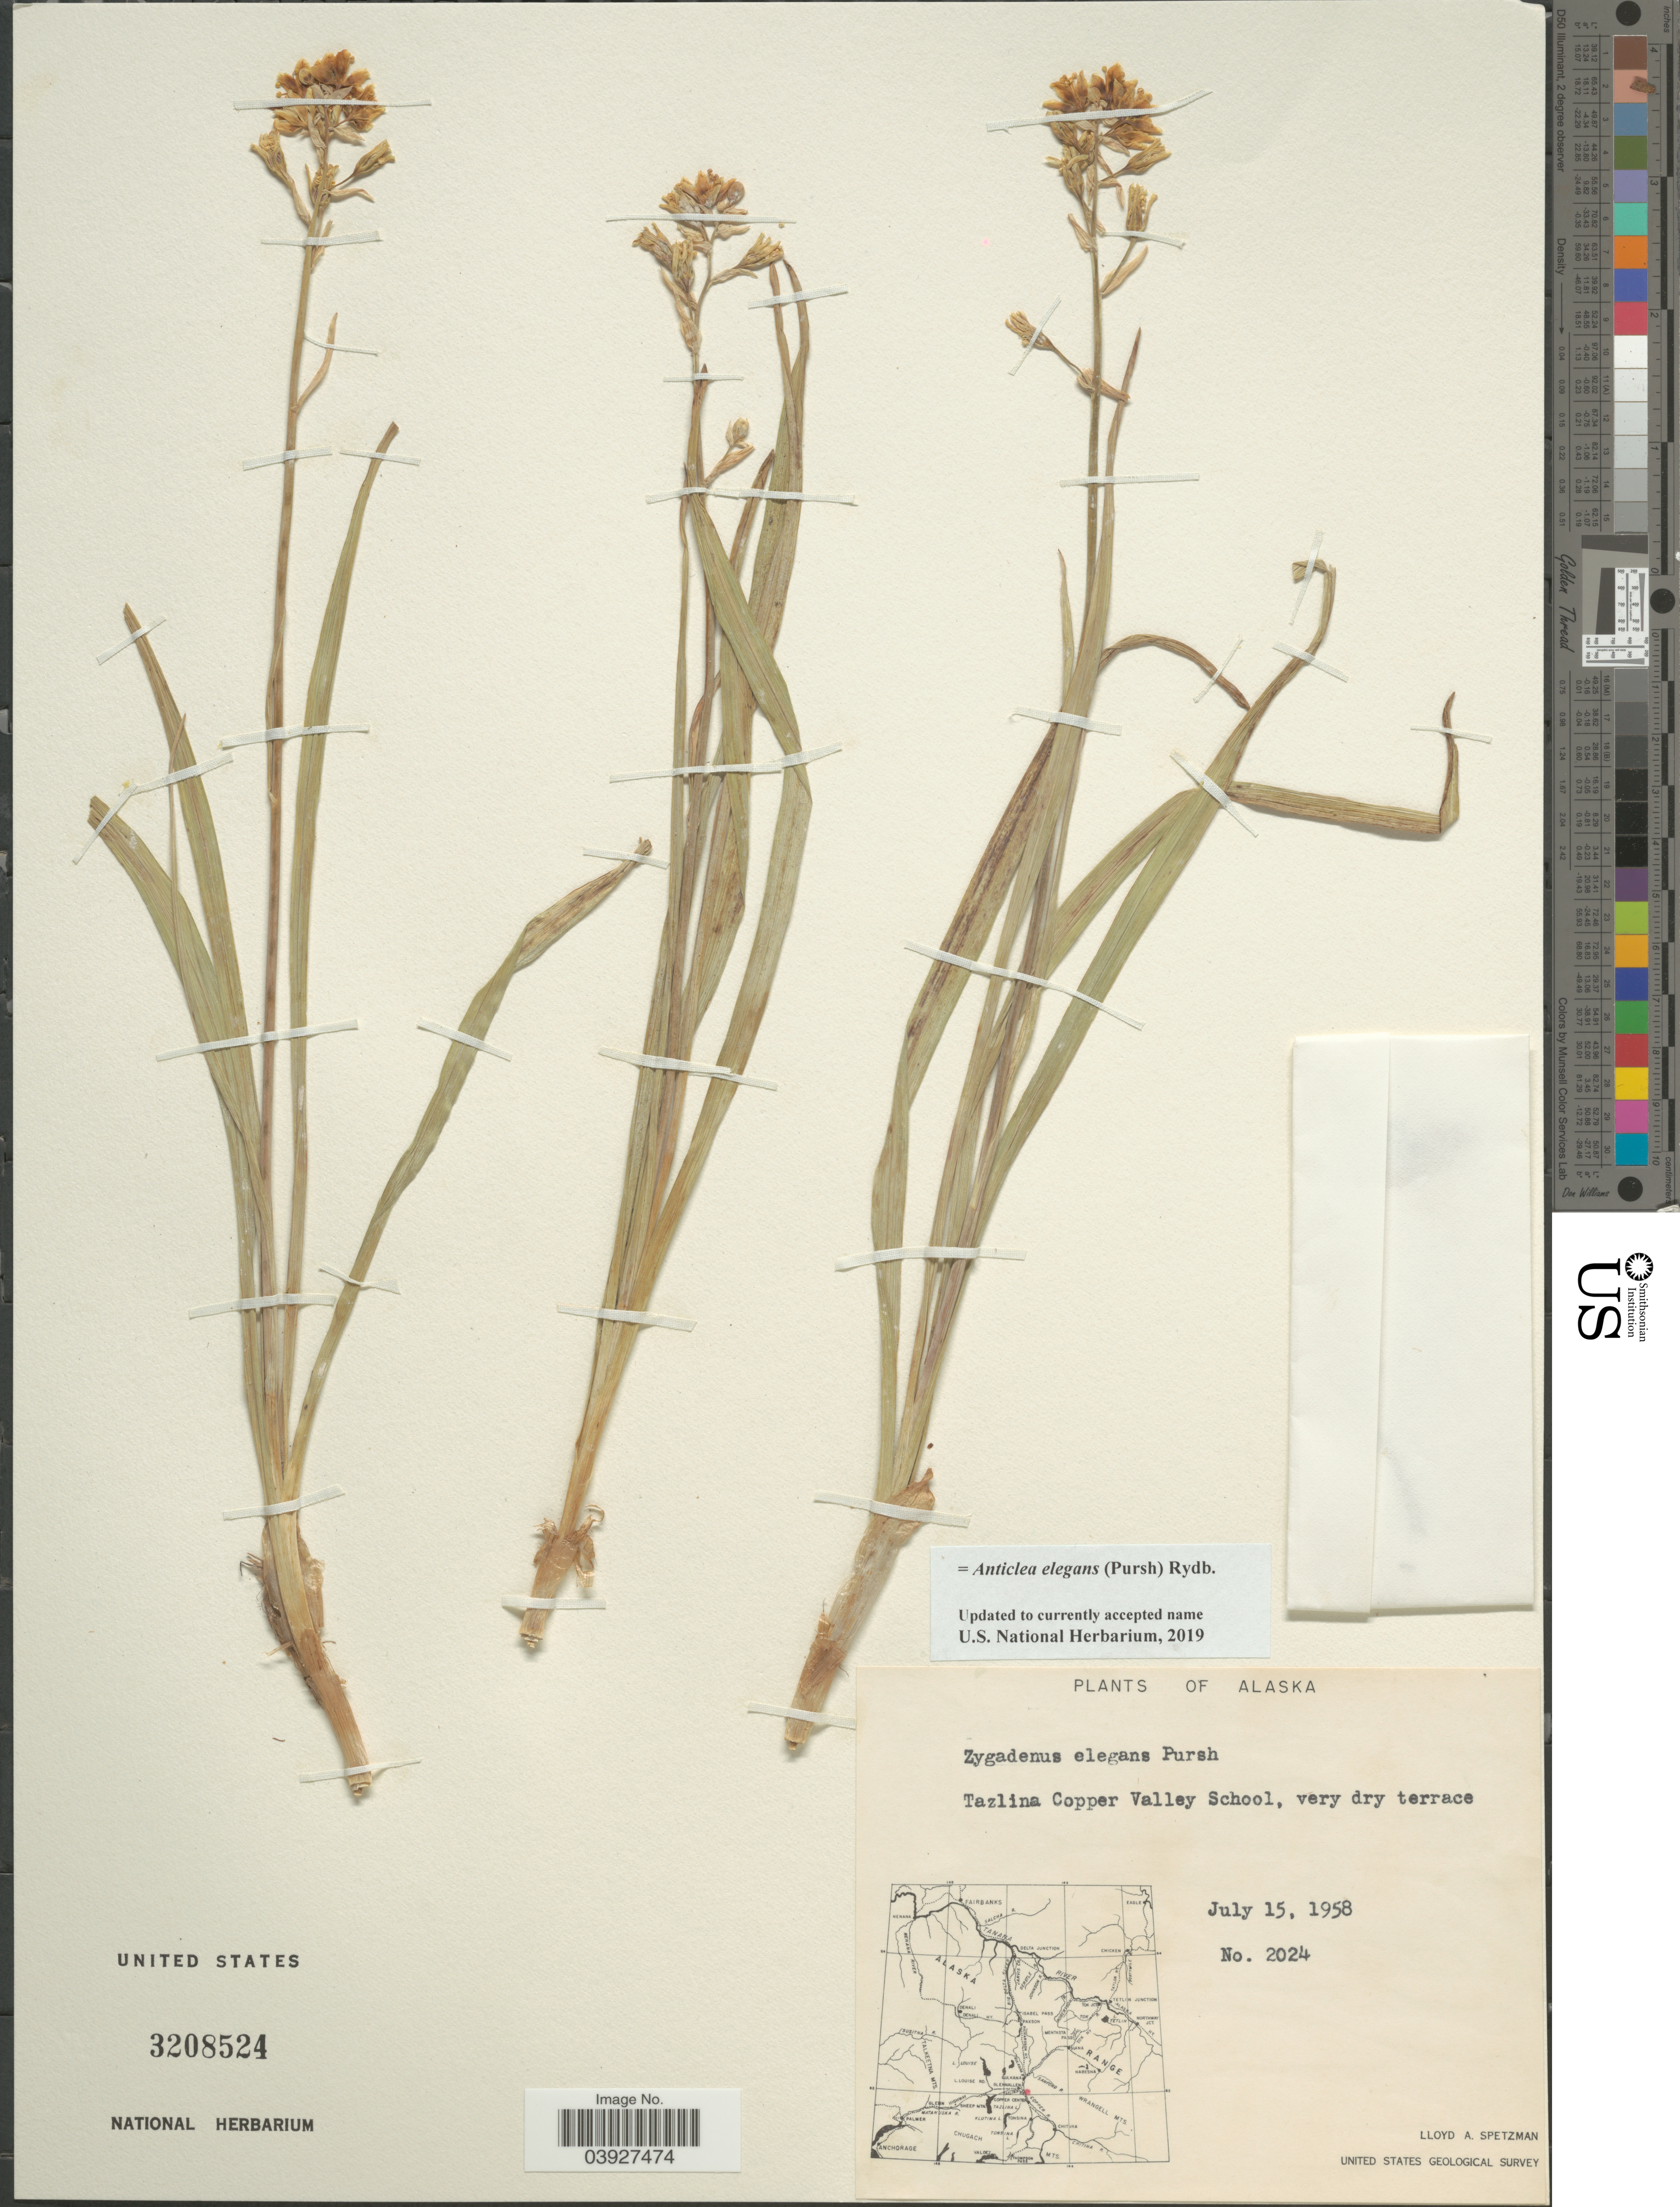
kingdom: Plantae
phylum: Tracheophyta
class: Liliopsida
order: Liliales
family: Melanthiaceae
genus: Anticlea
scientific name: Anticlea elegans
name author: (Pursh) Rydb.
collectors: L. Spetzman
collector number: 2024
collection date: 1958-07-15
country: United States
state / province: Alaska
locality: Tazlina Copper Valley School, very dry terrace.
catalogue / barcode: US 3208524